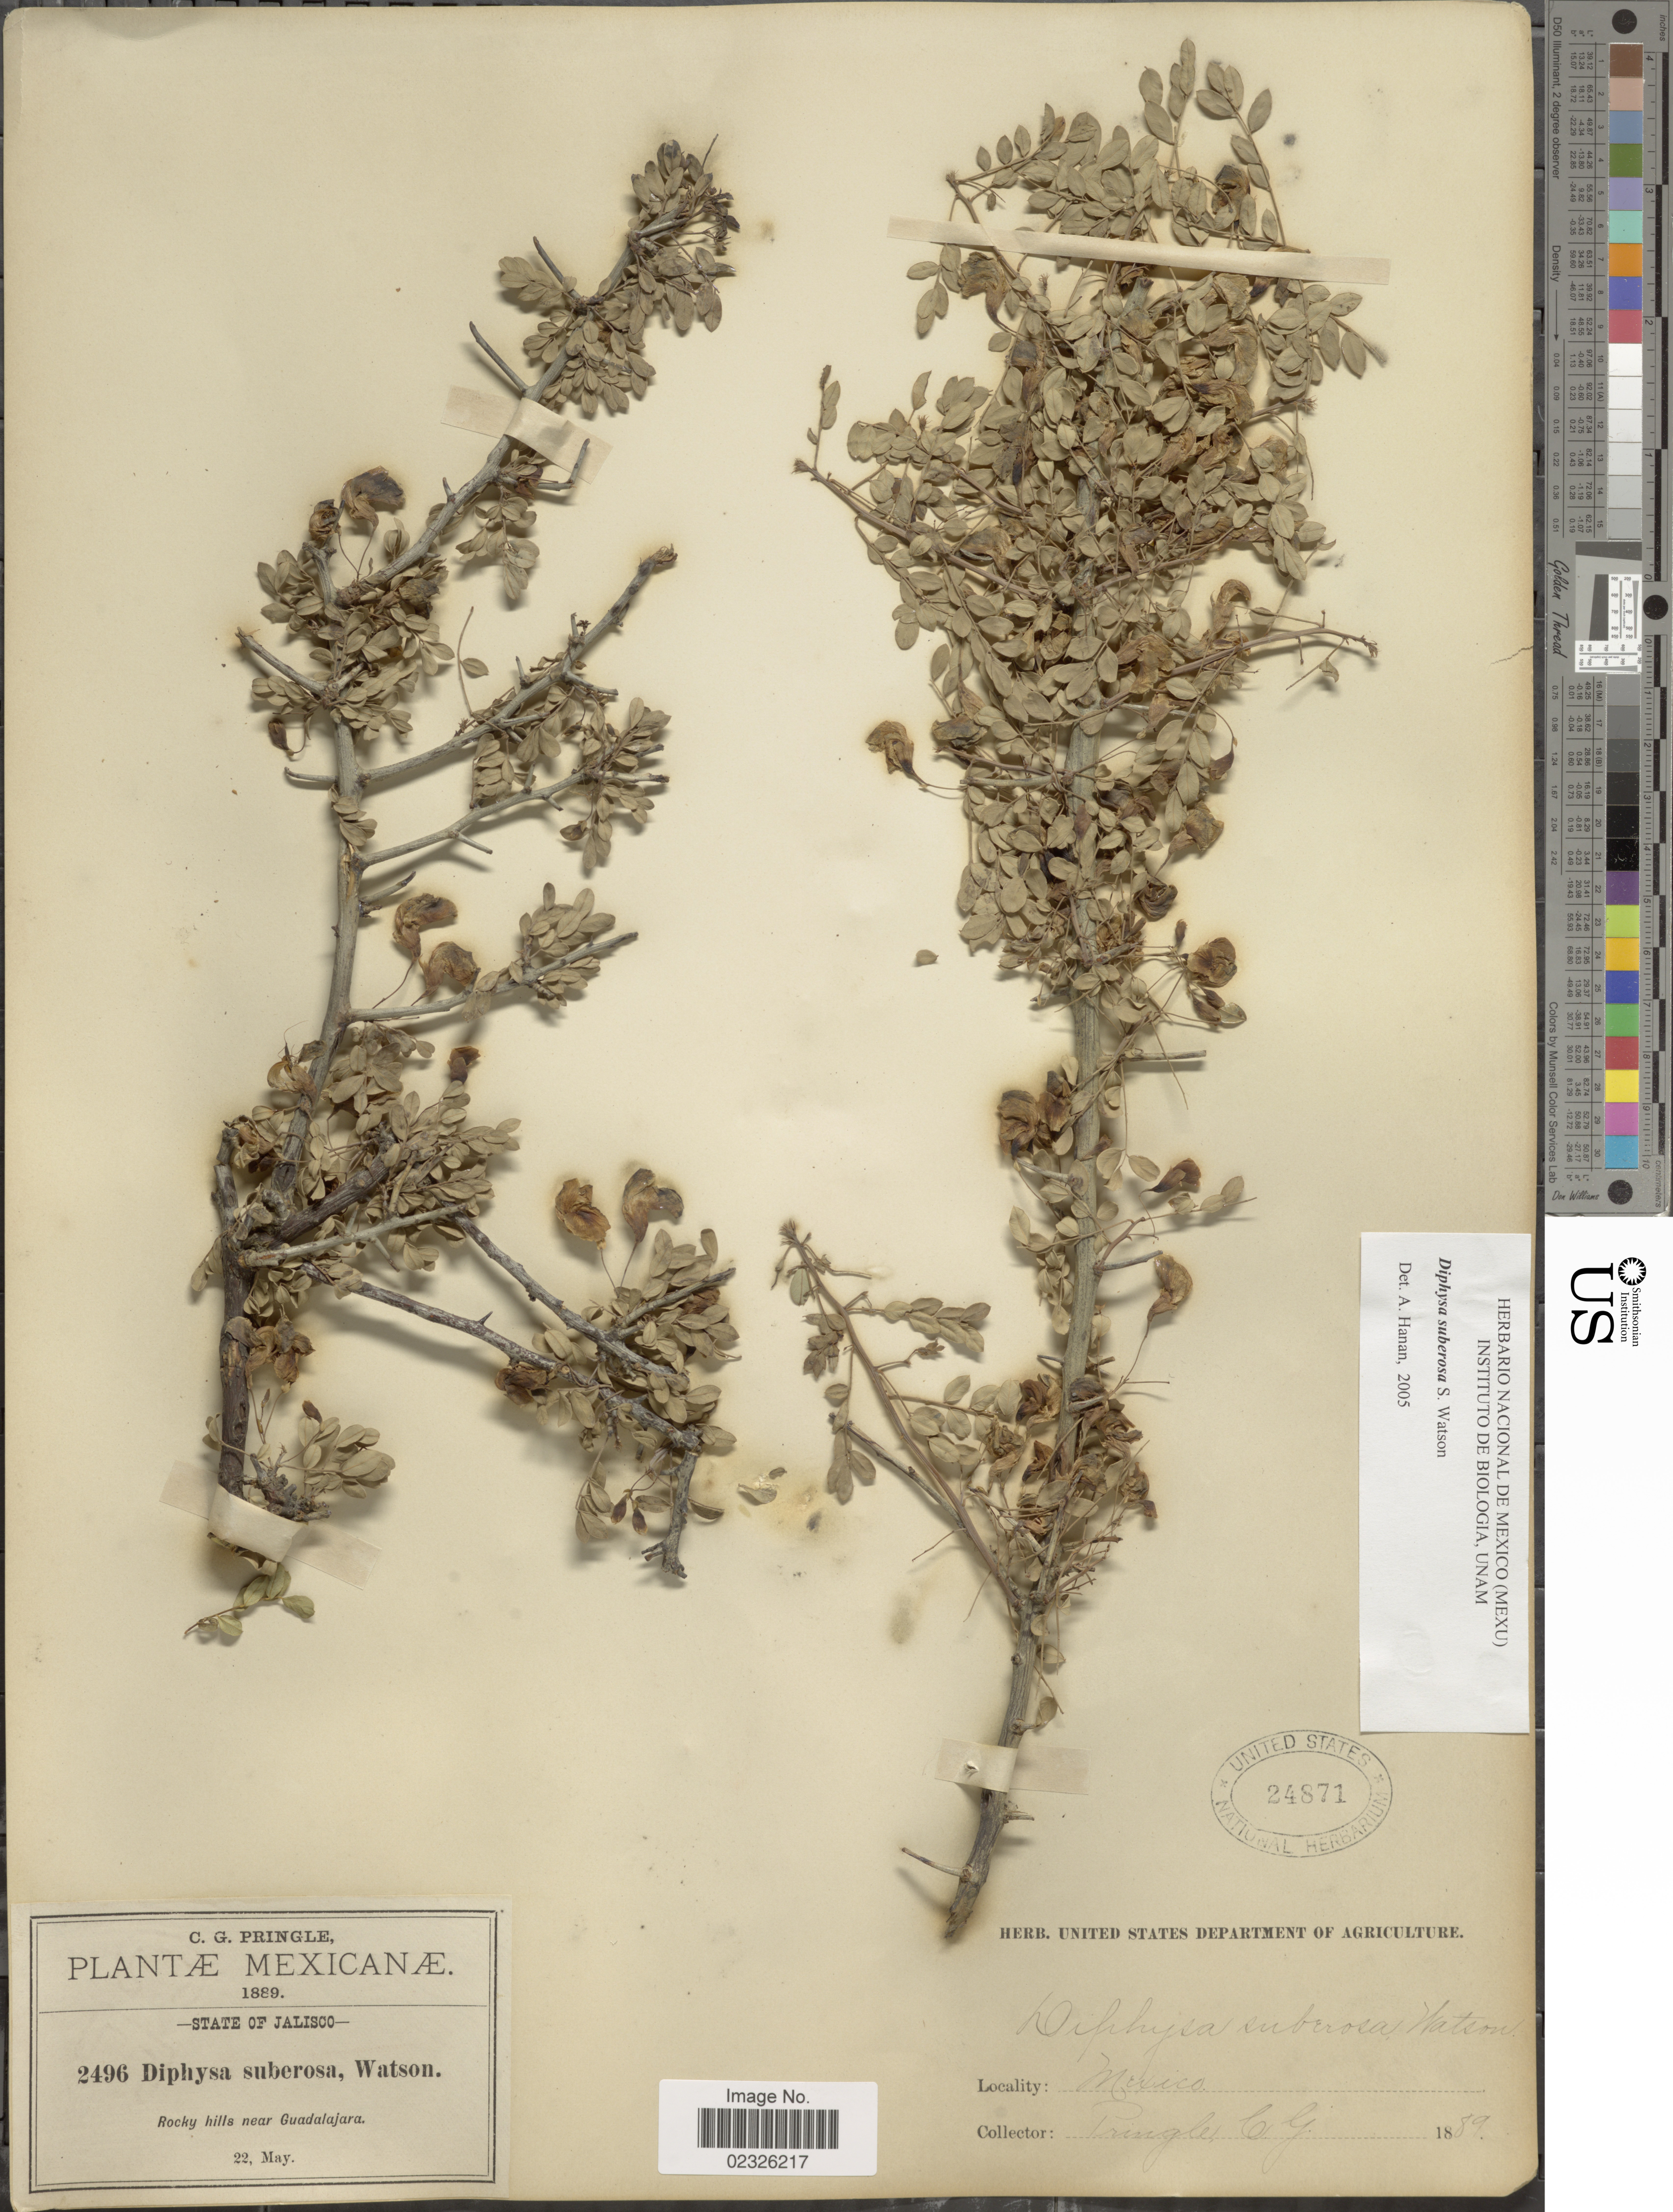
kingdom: Plantae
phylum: Tracheophyta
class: Magnoliopsida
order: Fabales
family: Fabaceae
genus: Diphysa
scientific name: Diphysa suberosa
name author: S. Watson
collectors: C. G. Pringle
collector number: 2496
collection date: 1889-05-22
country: Mexico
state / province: Jalisco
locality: near Guadalajara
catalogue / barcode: US 24871